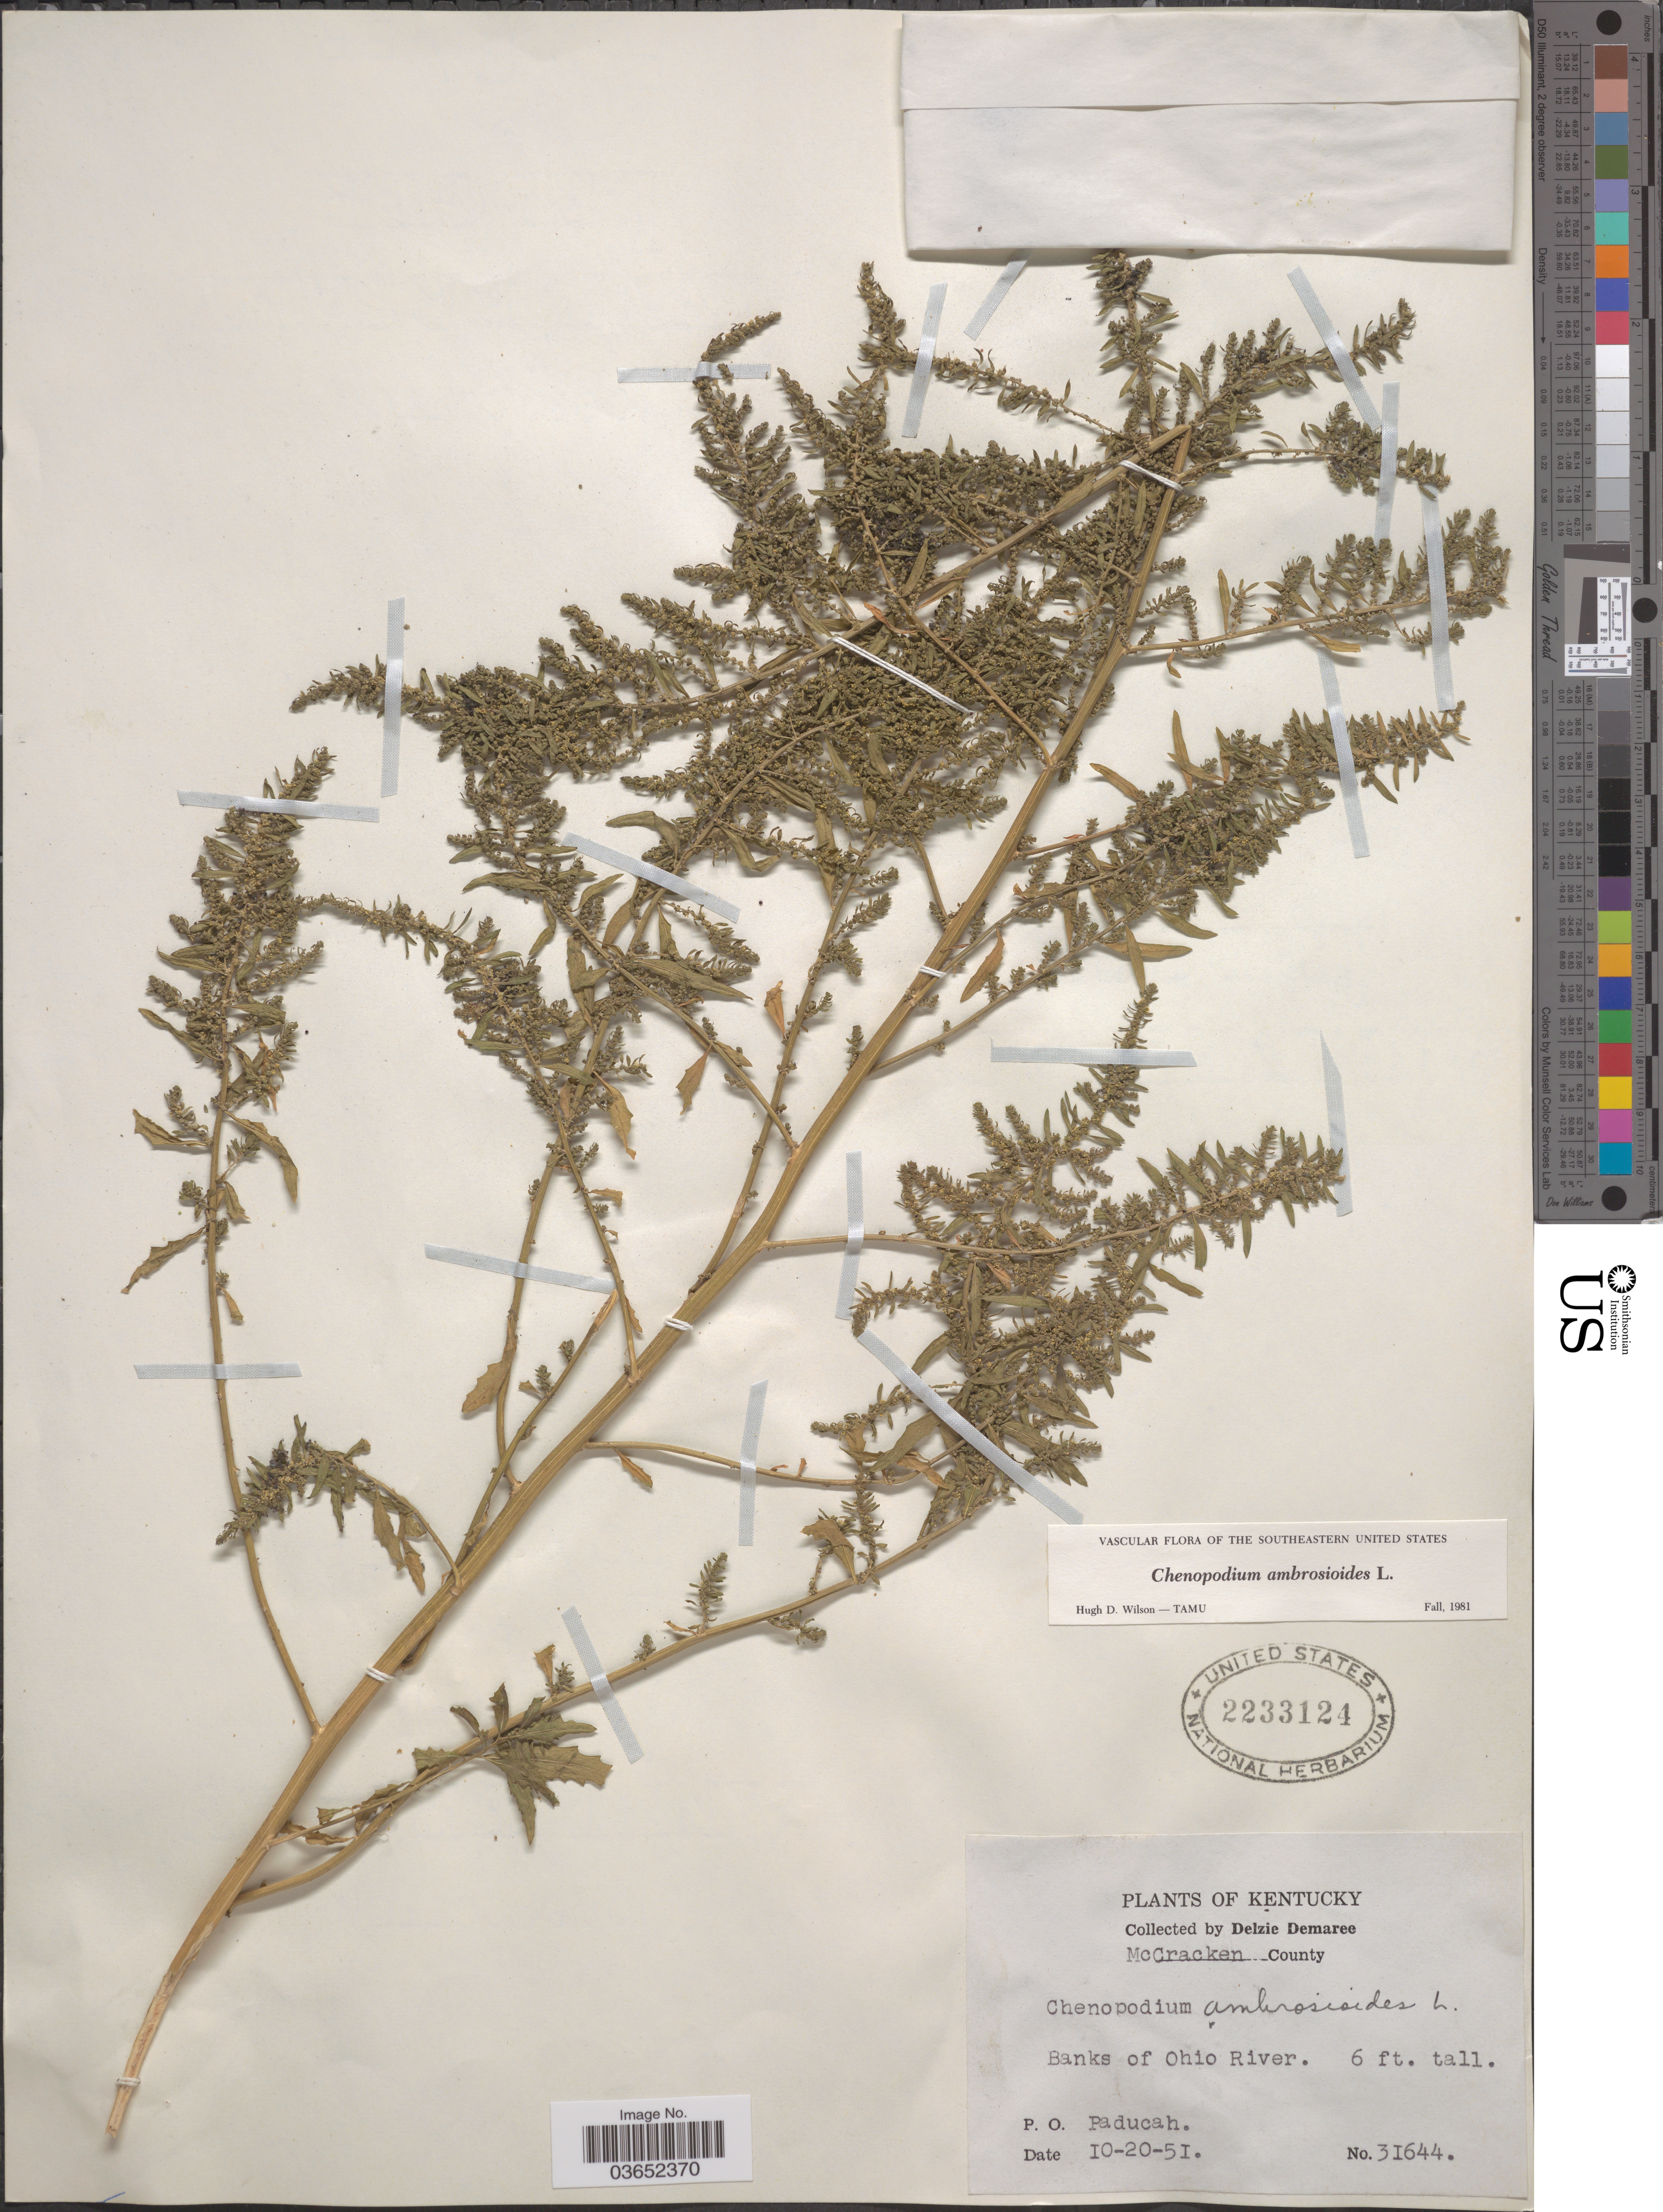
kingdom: Plantae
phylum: Tracheophyta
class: Magnoliopsida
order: Caryophyllales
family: Amaranthaceae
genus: Chenopodium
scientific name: Chenopodium ambrosioides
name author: L.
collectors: D. Demaree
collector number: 31644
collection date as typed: Transcribed d/m/y: 20/10/51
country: United States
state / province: Kentucky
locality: McCracken County. Banks of Ohio River. P.O. Paducah.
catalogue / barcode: US 2233124